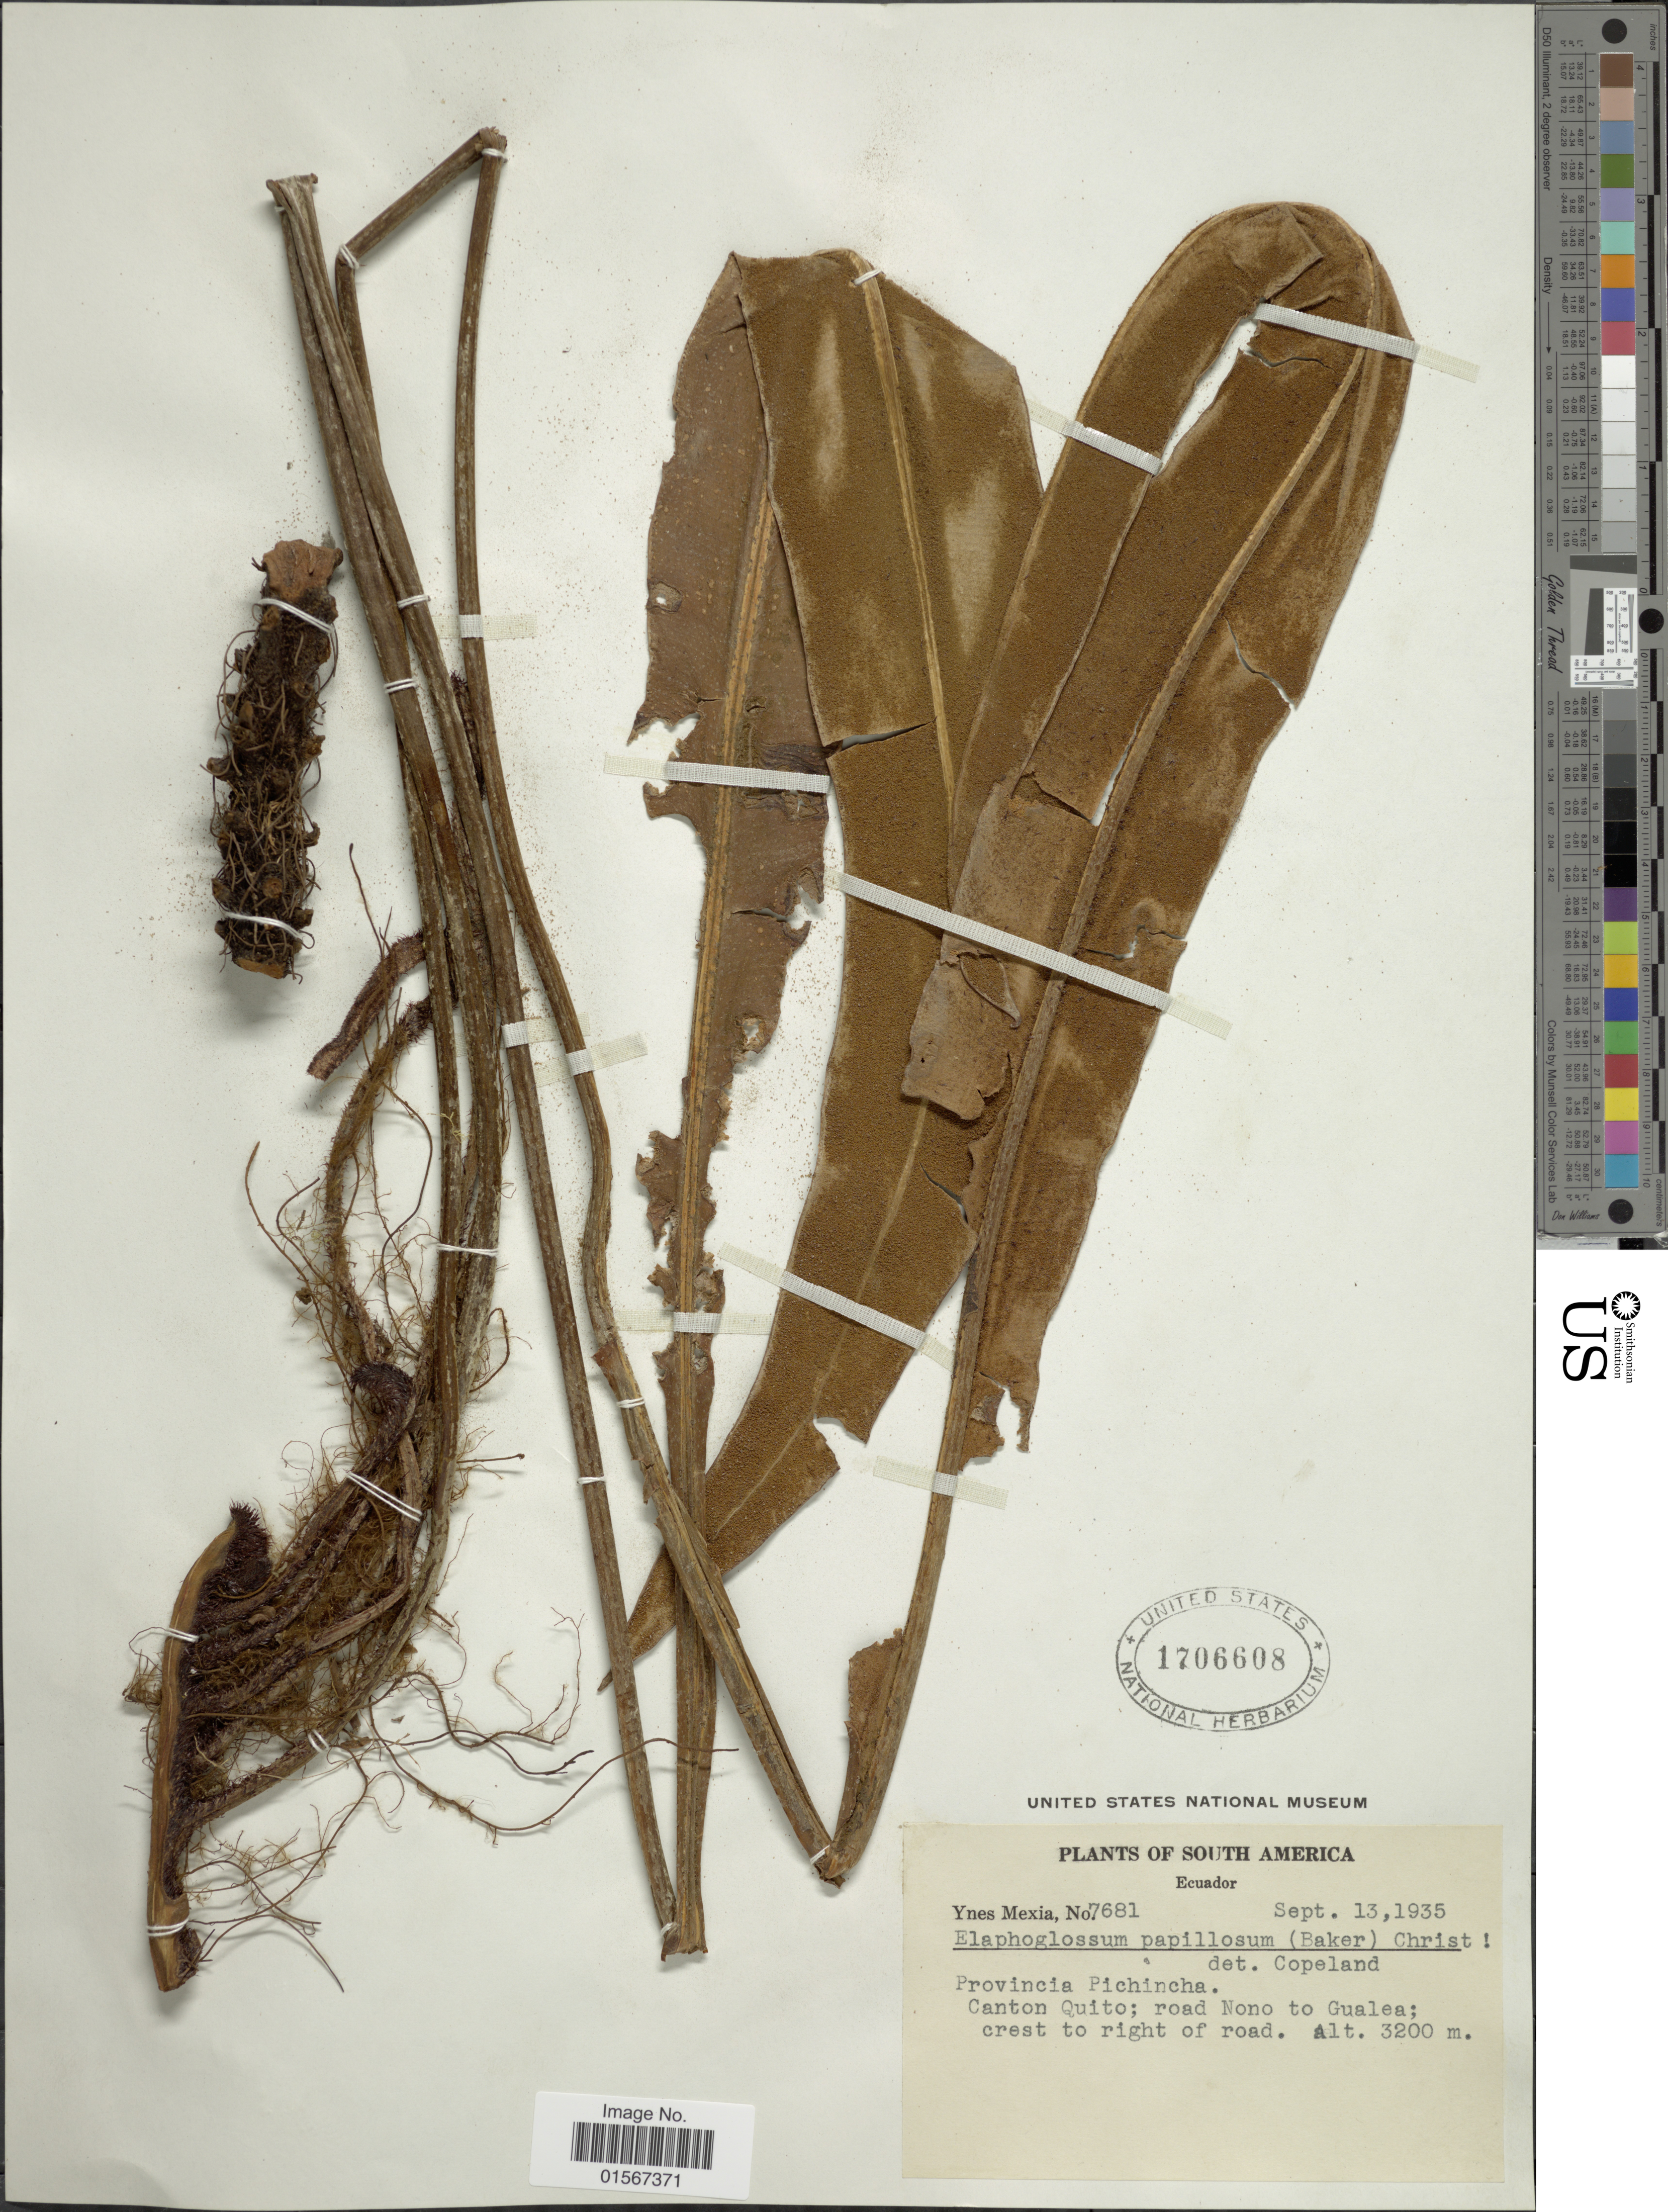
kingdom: Plantae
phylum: Tracheophyta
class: Polypodiopsida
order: Polypodiales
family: Dryopteridaceae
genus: Elaphoglossum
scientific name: Elaphoglossum papillosum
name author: (Baker) Christ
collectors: Y. Mexia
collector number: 7681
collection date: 1935-09-13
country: Ecuador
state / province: Pichincha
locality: South America, Ecuador, Provincia Pichincha, Canton Quito: road Non to Gualea; crest to right of road.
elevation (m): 3200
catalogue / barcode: US 1706608